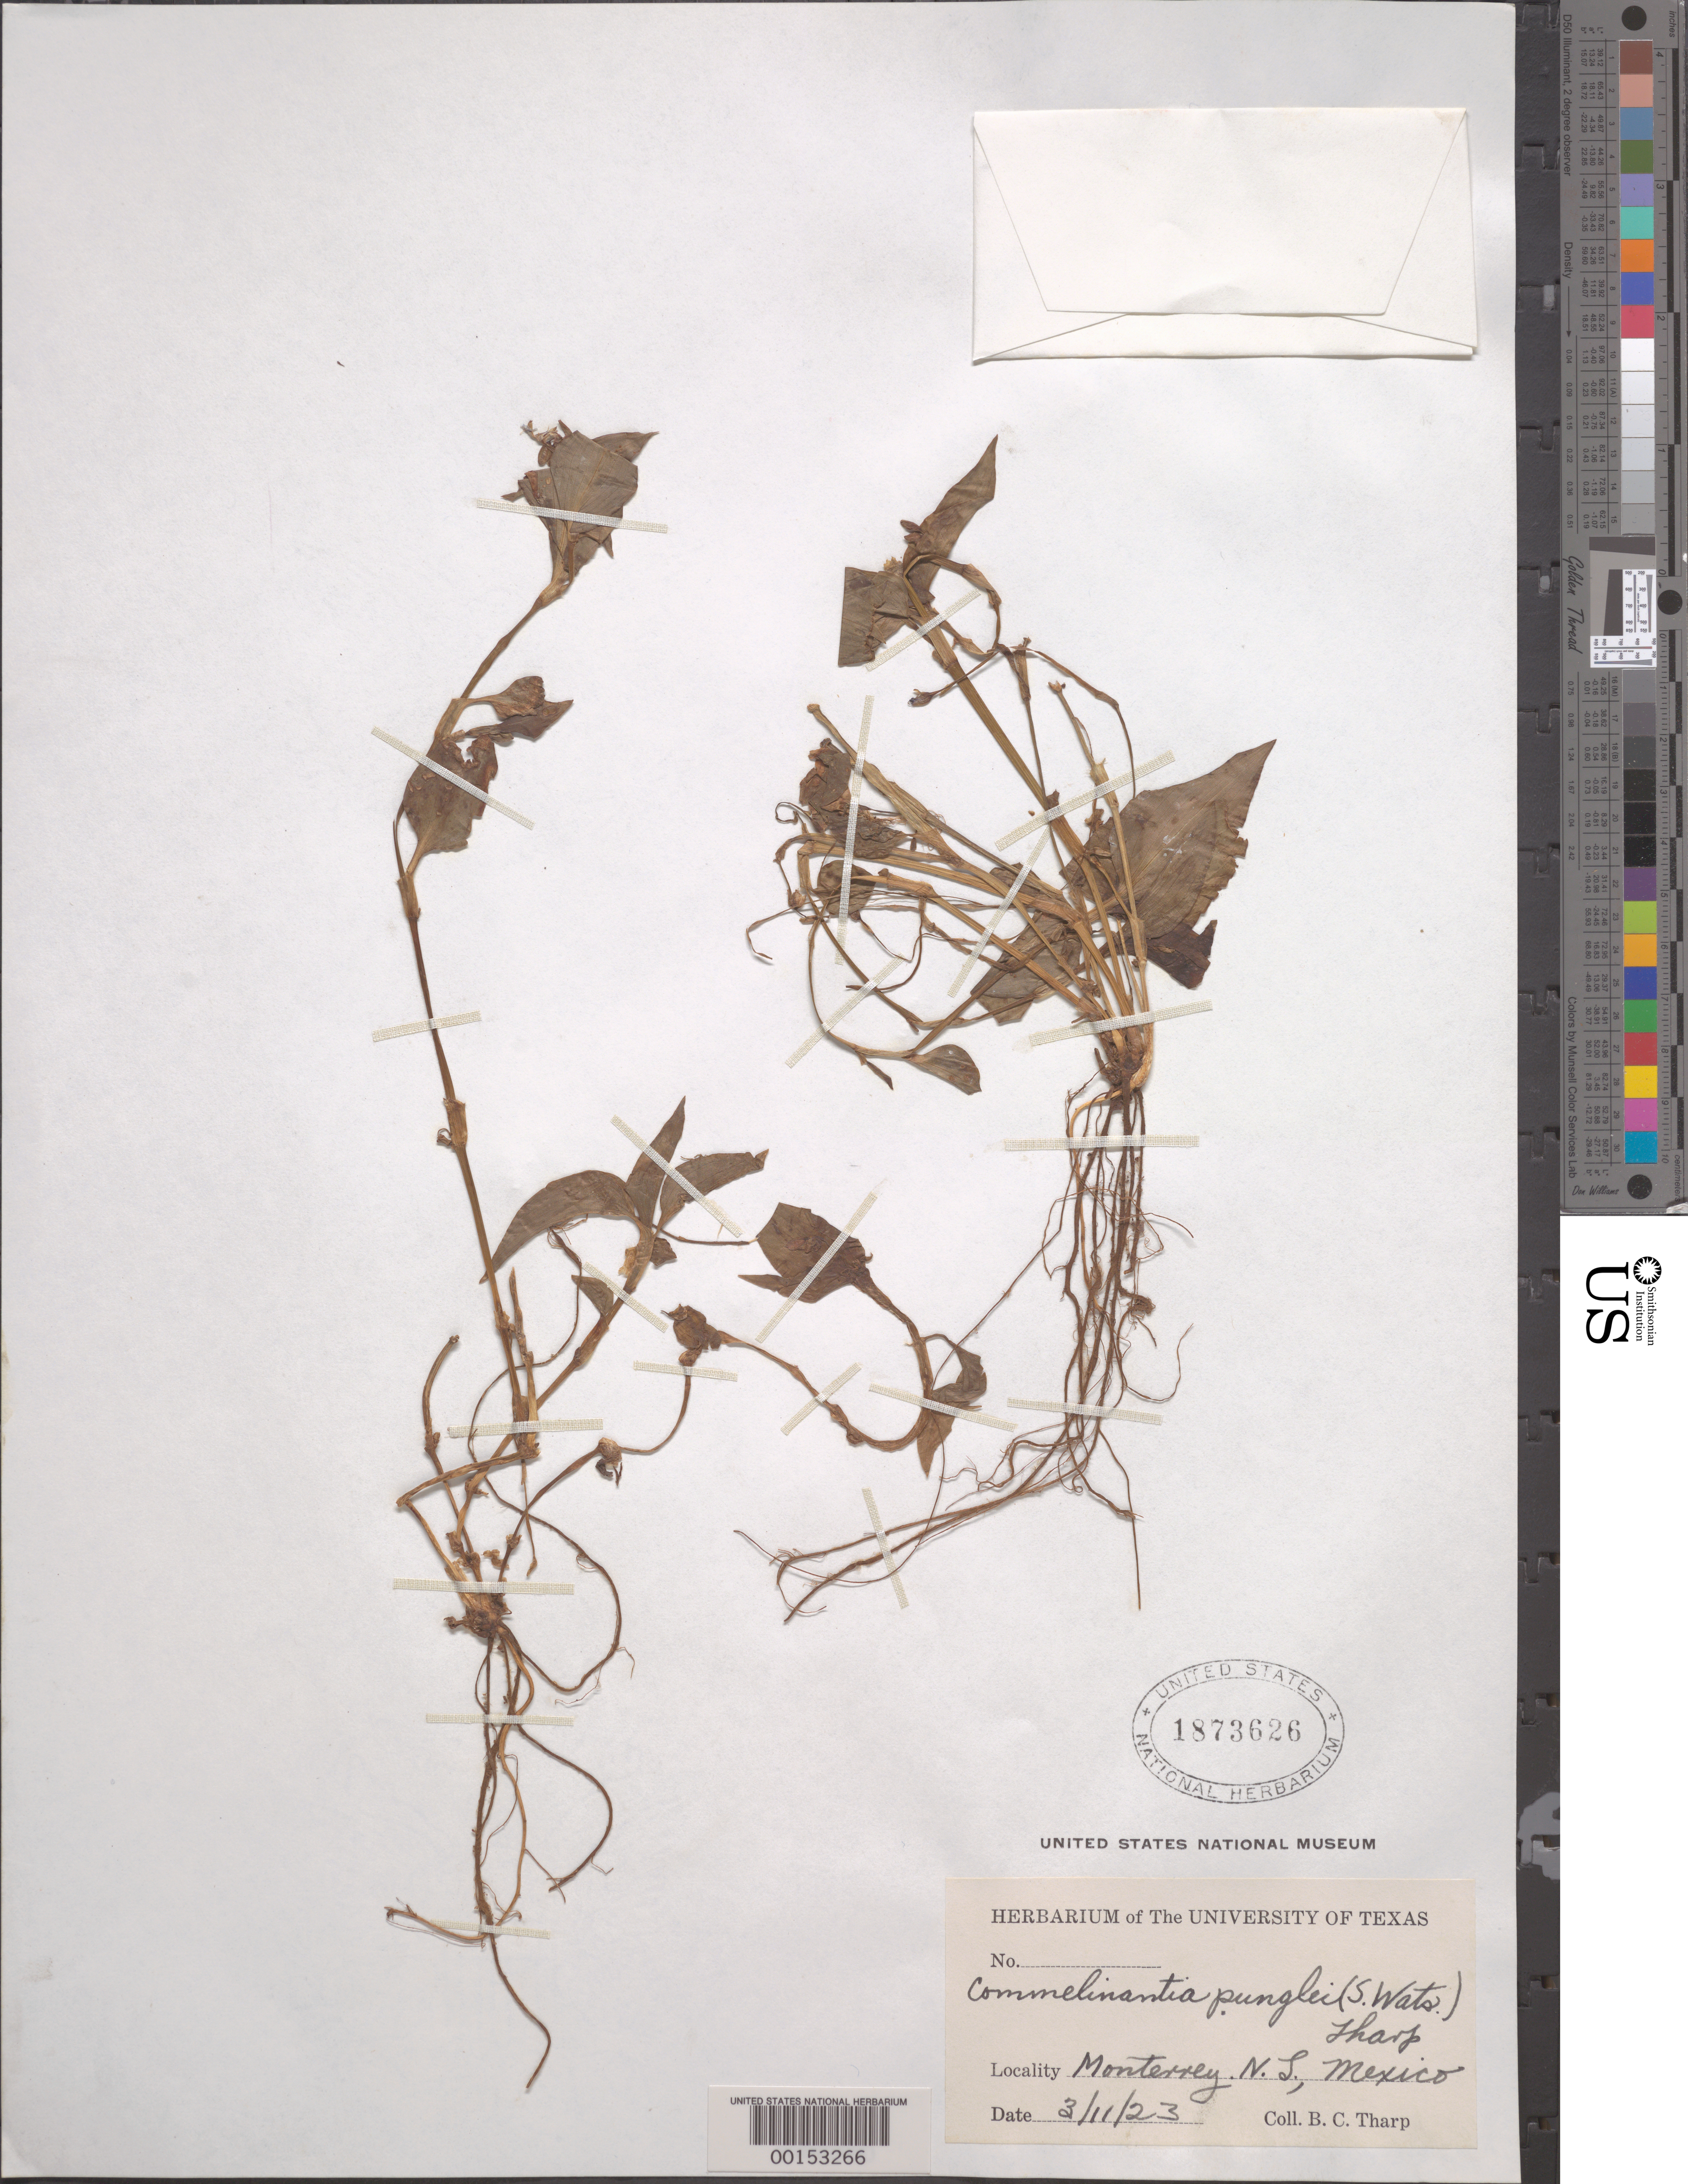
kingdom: Plantae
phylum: Tracheophyta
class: Liliopsida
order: Commelinales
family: Commelinaceae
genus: Tinantia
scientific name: Tinantia pringlei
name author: (S. Watson) Rohweder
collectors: B. C. Tharp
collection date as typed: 11 Mar 1923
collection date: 1923-03-11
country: Mexico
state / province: Nuevo León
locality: Monterrey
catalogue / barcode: US 1873626